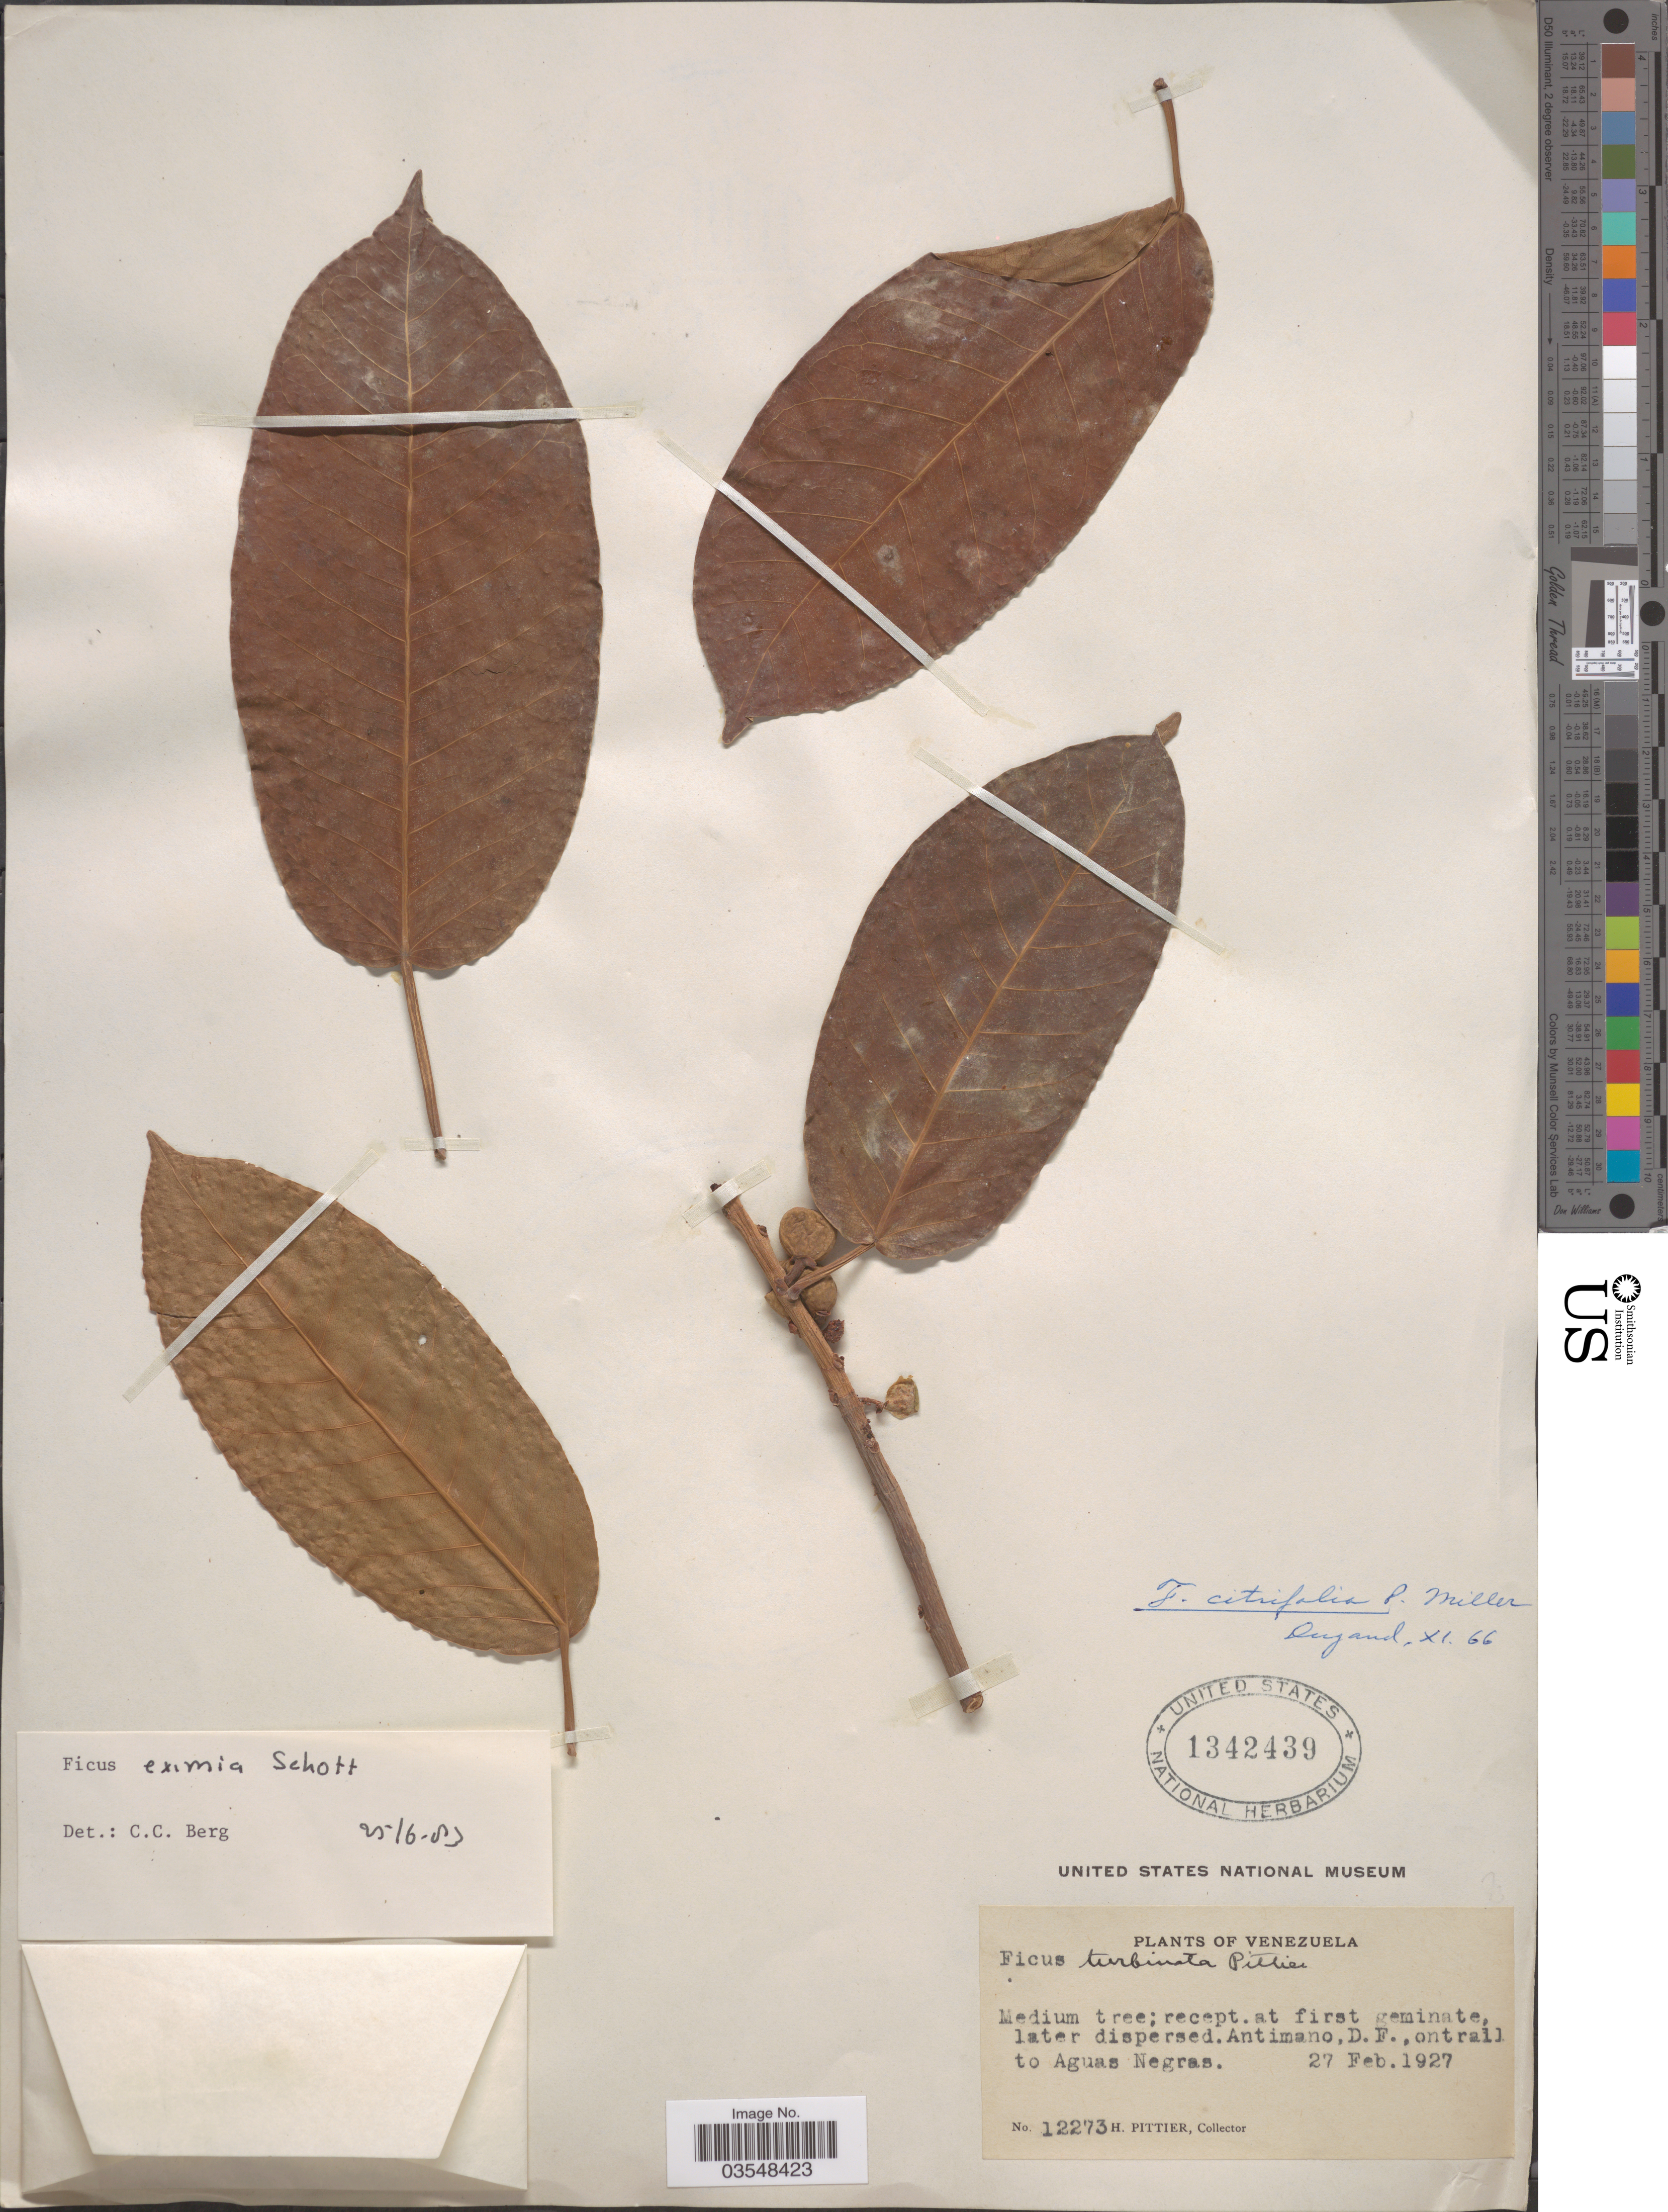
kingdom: Plantae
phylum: Tracheophyta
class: Magnoliopsida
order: Rosales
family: Moraceae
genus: Ficus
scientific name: Ficus eximia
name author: Schott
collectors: H. F. Pittier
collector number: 12273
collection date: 1927-02-27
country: Venezuela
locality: Antimano, D.F., ontrail to Aguas Negras.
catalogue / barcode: US 1342439